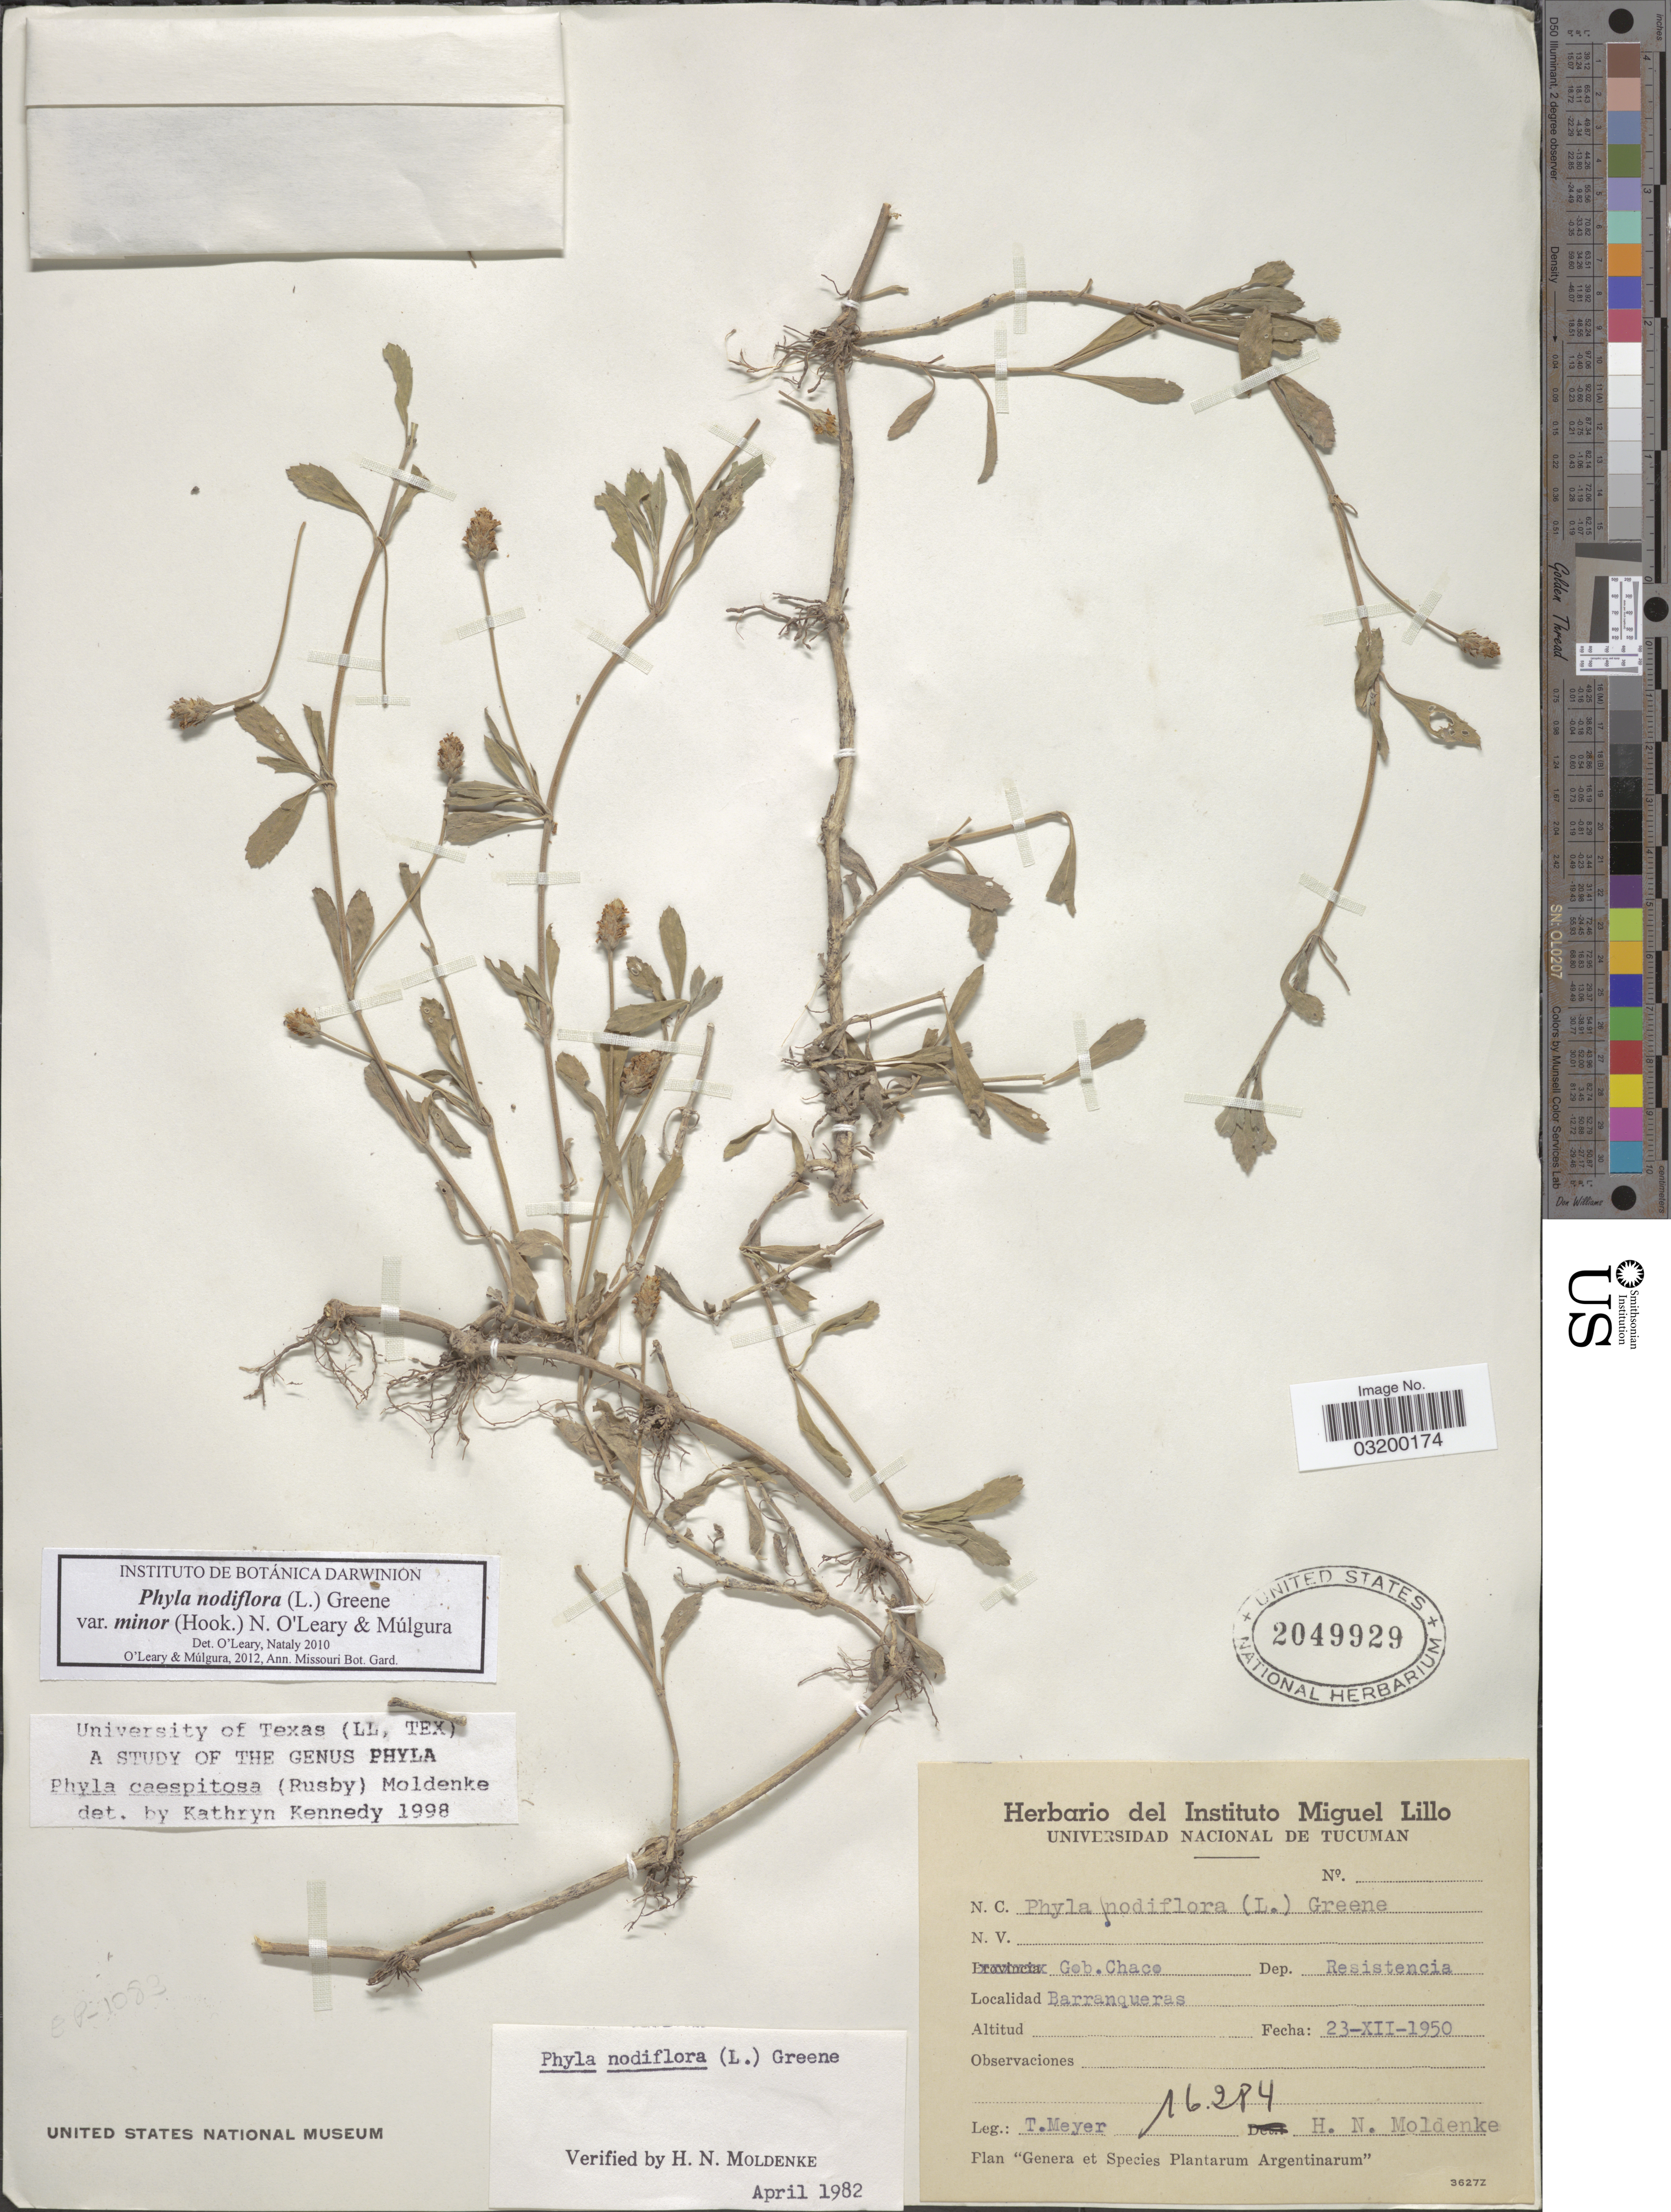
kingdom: Plantae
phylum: Tracheophyta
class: Magnoliopsida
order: Lamiales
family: Verbenaceae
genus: Phyla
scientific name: Phyla nodiflora var. minor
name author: (Hook.) N. O'Leary & Mulgura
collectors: T. Meyer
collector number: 16284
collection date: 1950-12-23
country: Argentina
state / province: Chaco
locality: Gob. Chaco, Dep. Resistencia. Barranqueras.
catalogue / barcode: US 2049929